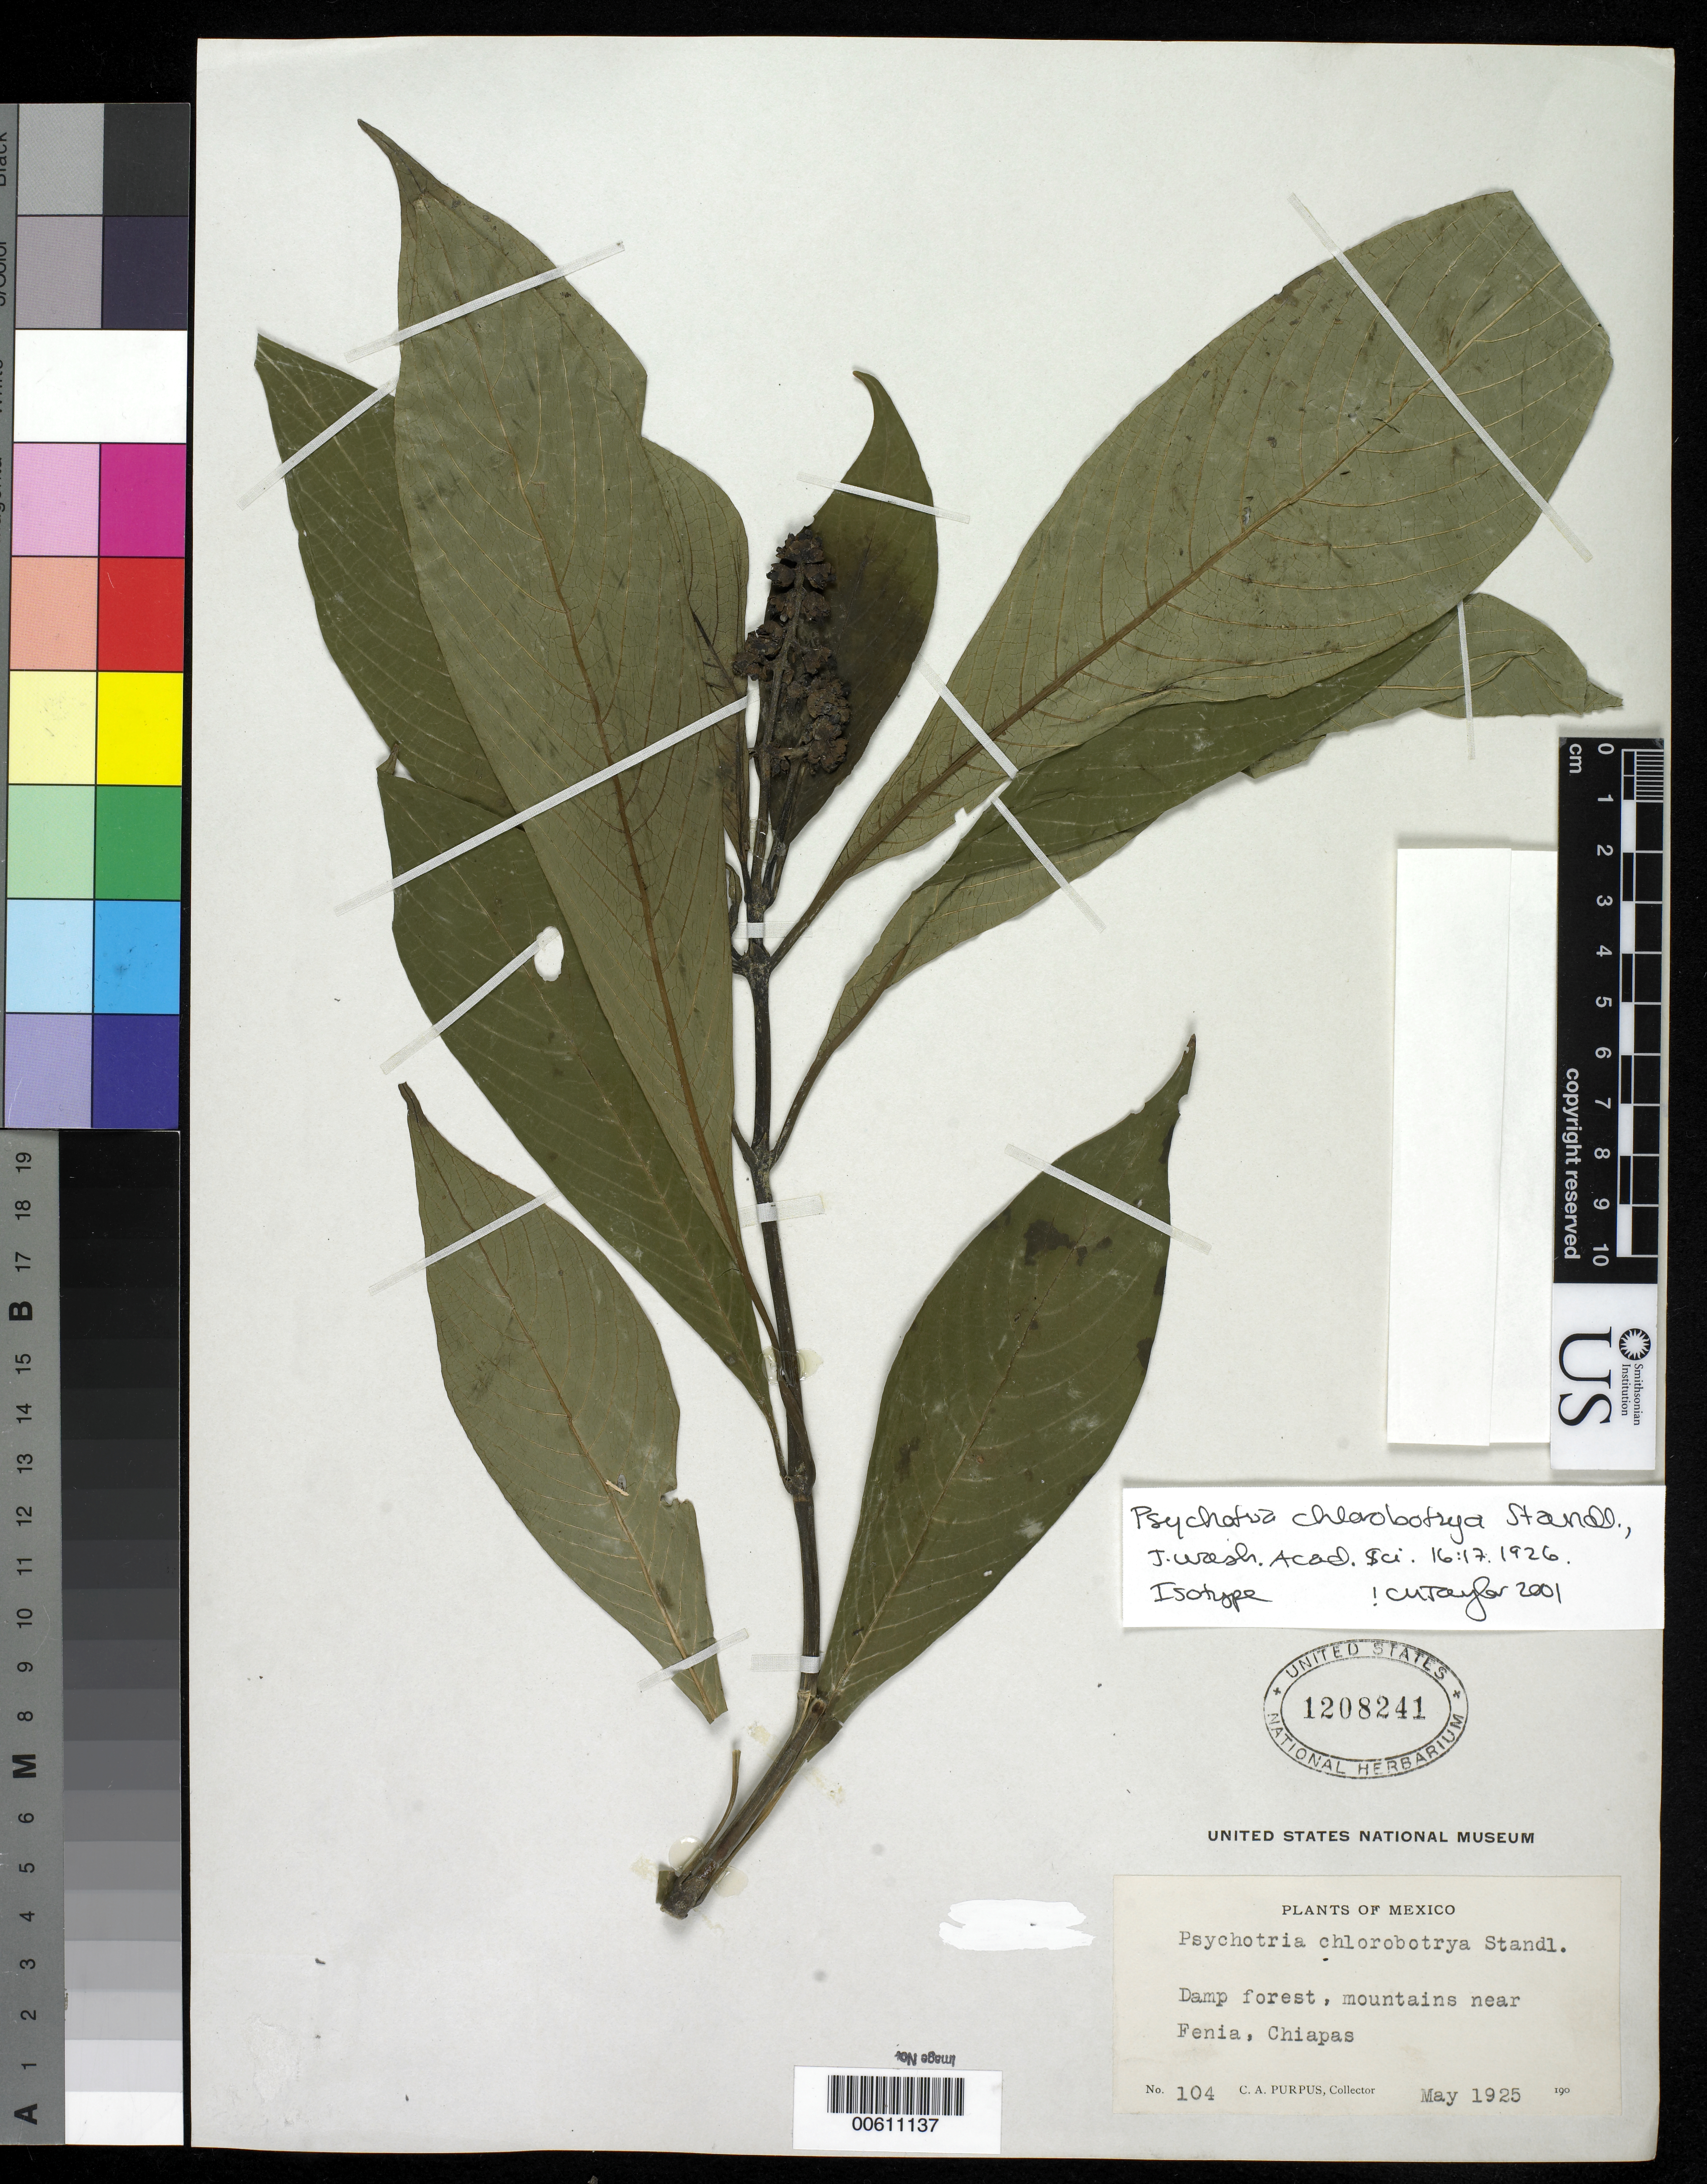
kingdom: Plantae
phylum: Tracheophyta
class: Magnoliopsida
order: Gentianales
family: Rubiaceae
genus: Psychotria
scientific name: Psychotria chlorobotrya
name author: Standl.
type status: Isotype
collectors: C. A. Purpus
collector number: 104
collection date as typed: May 1925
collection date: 1925-05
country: Mexico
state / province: Chiapas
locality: Fenia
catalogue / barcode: US 1208241